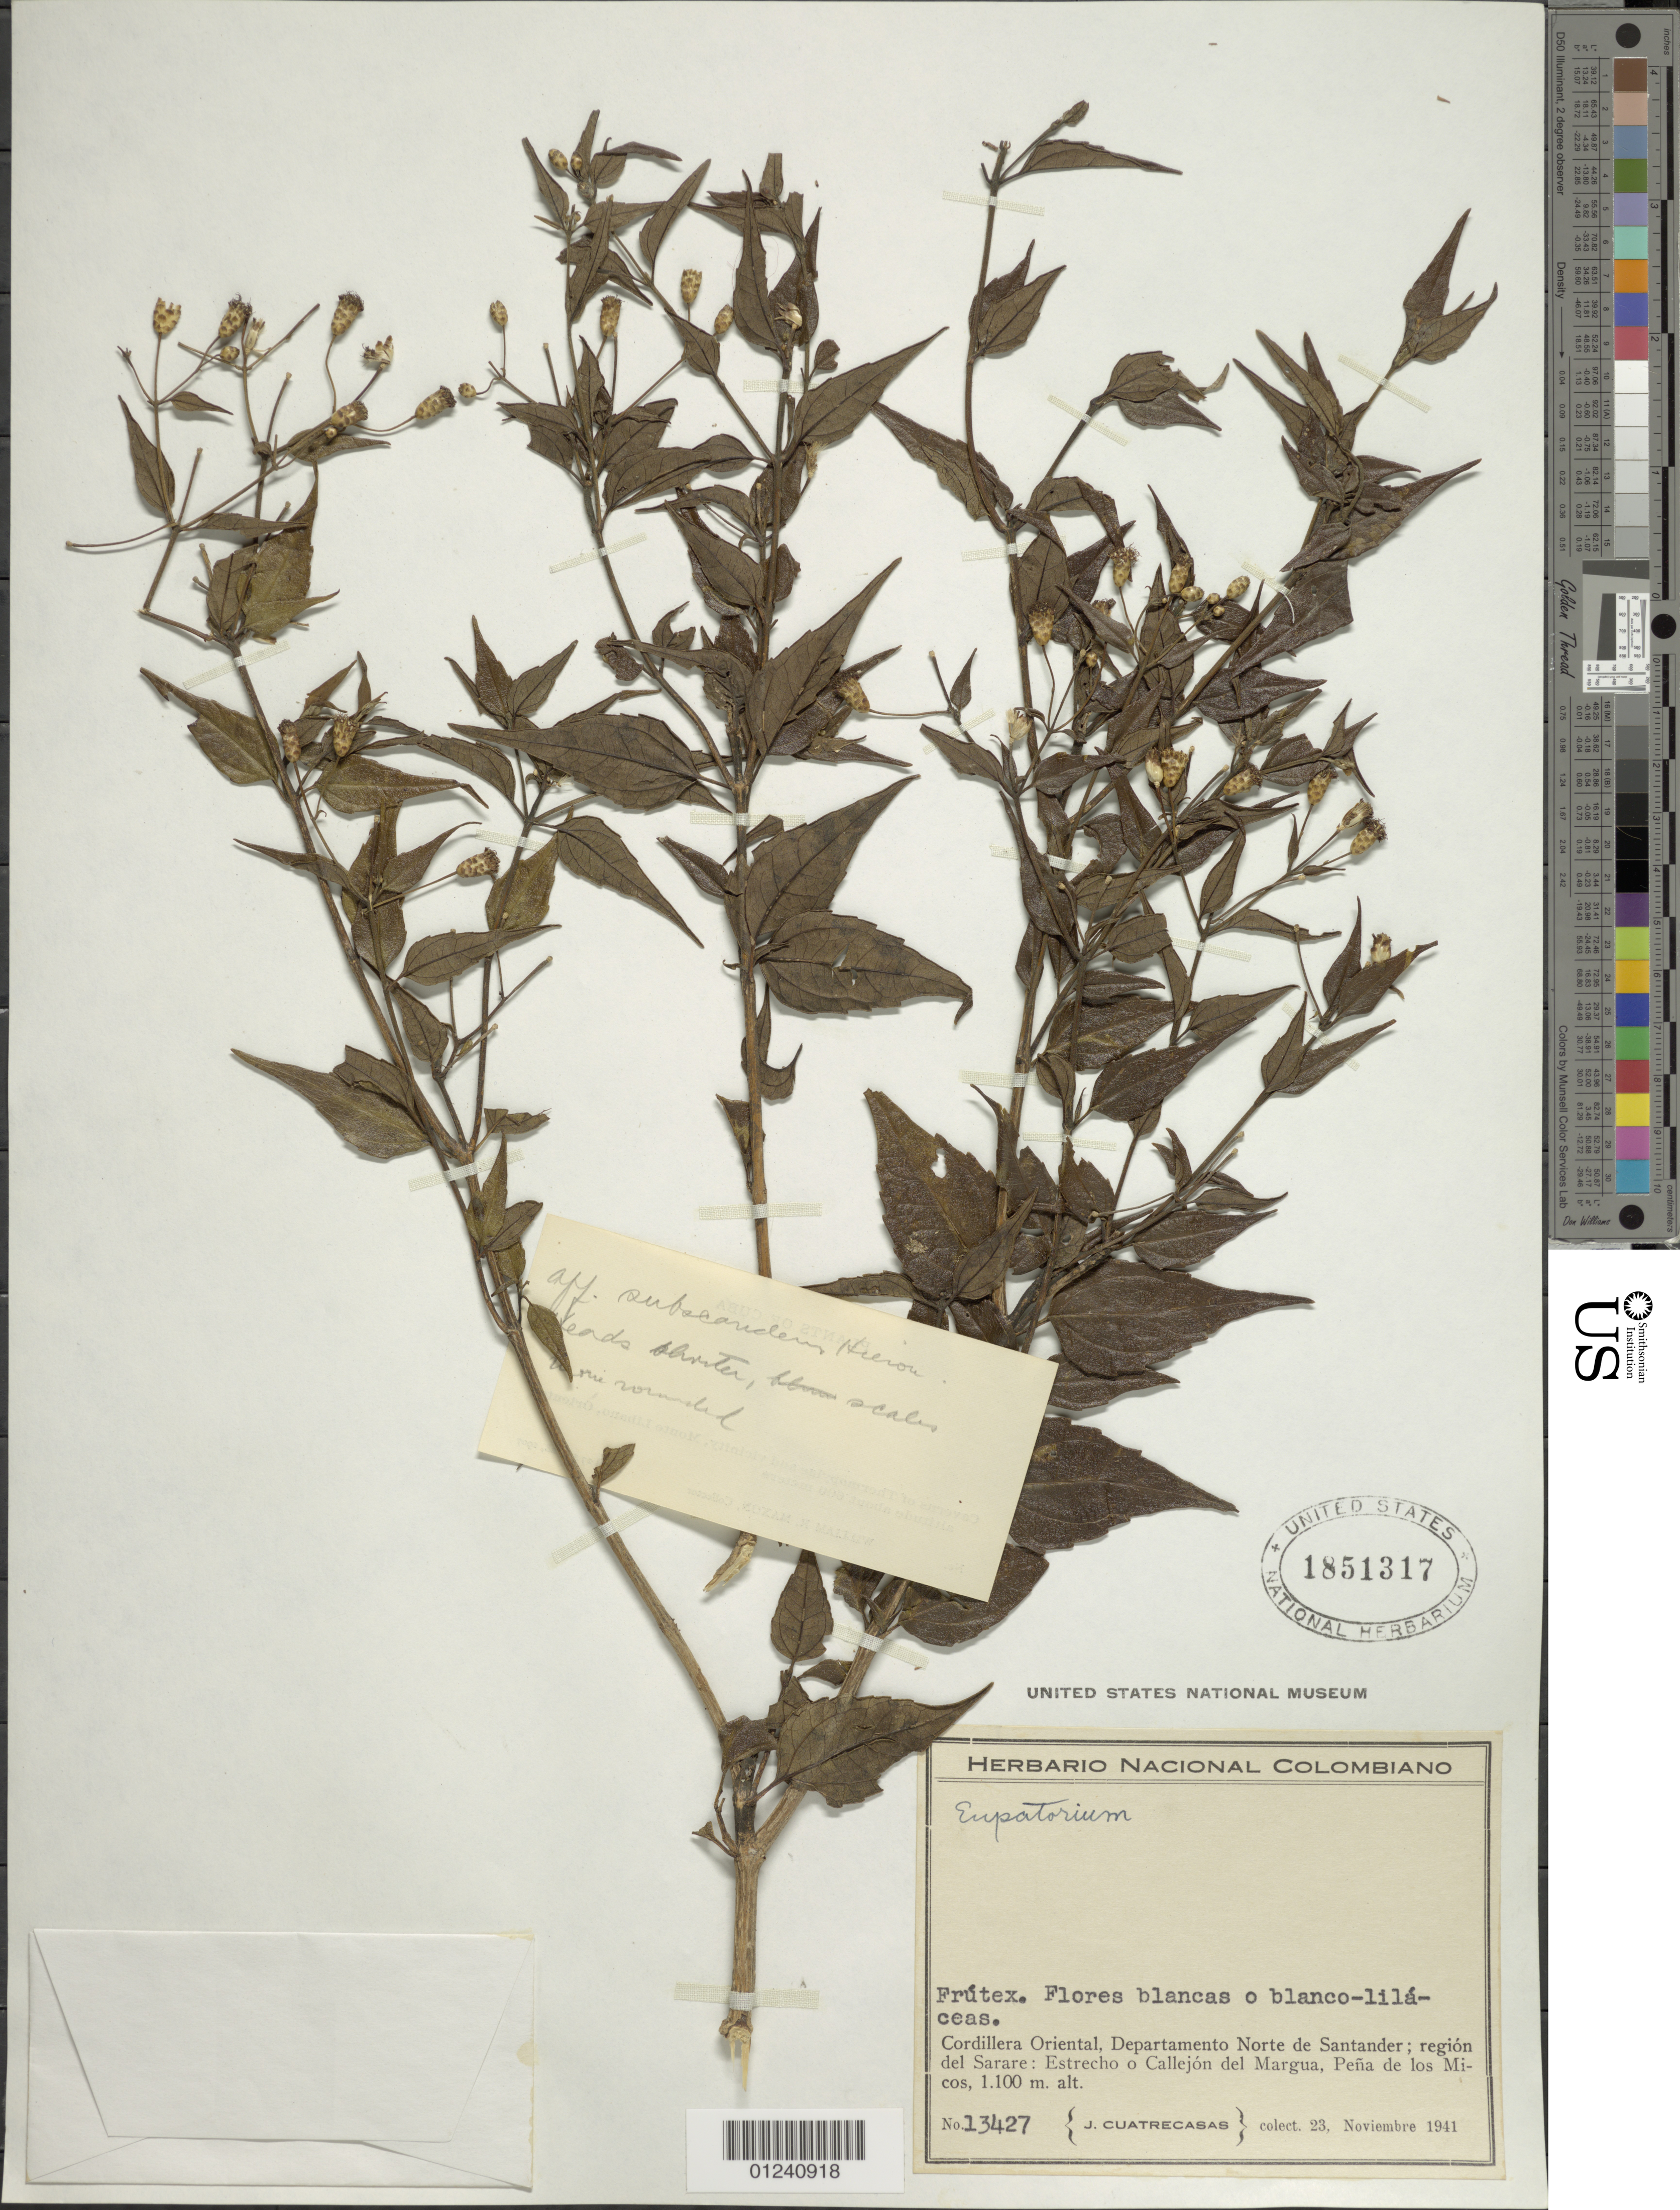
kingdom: Plantae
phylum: Tracheophyta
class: Magnoliopsida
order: Asterales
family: Asteraceae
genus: Chromolaena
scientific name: Chromolaena sp.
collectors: J. Cuatrecasas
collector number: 13427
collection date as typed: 23 Nov 1941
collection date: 1941-11-23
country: Colombia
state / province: Norte de Santander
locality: Cordillera Oriental, region del Sarare: Estrecho o Callejon del Margua, Pena de los Micos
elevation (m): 1100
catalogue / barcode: US 1851317